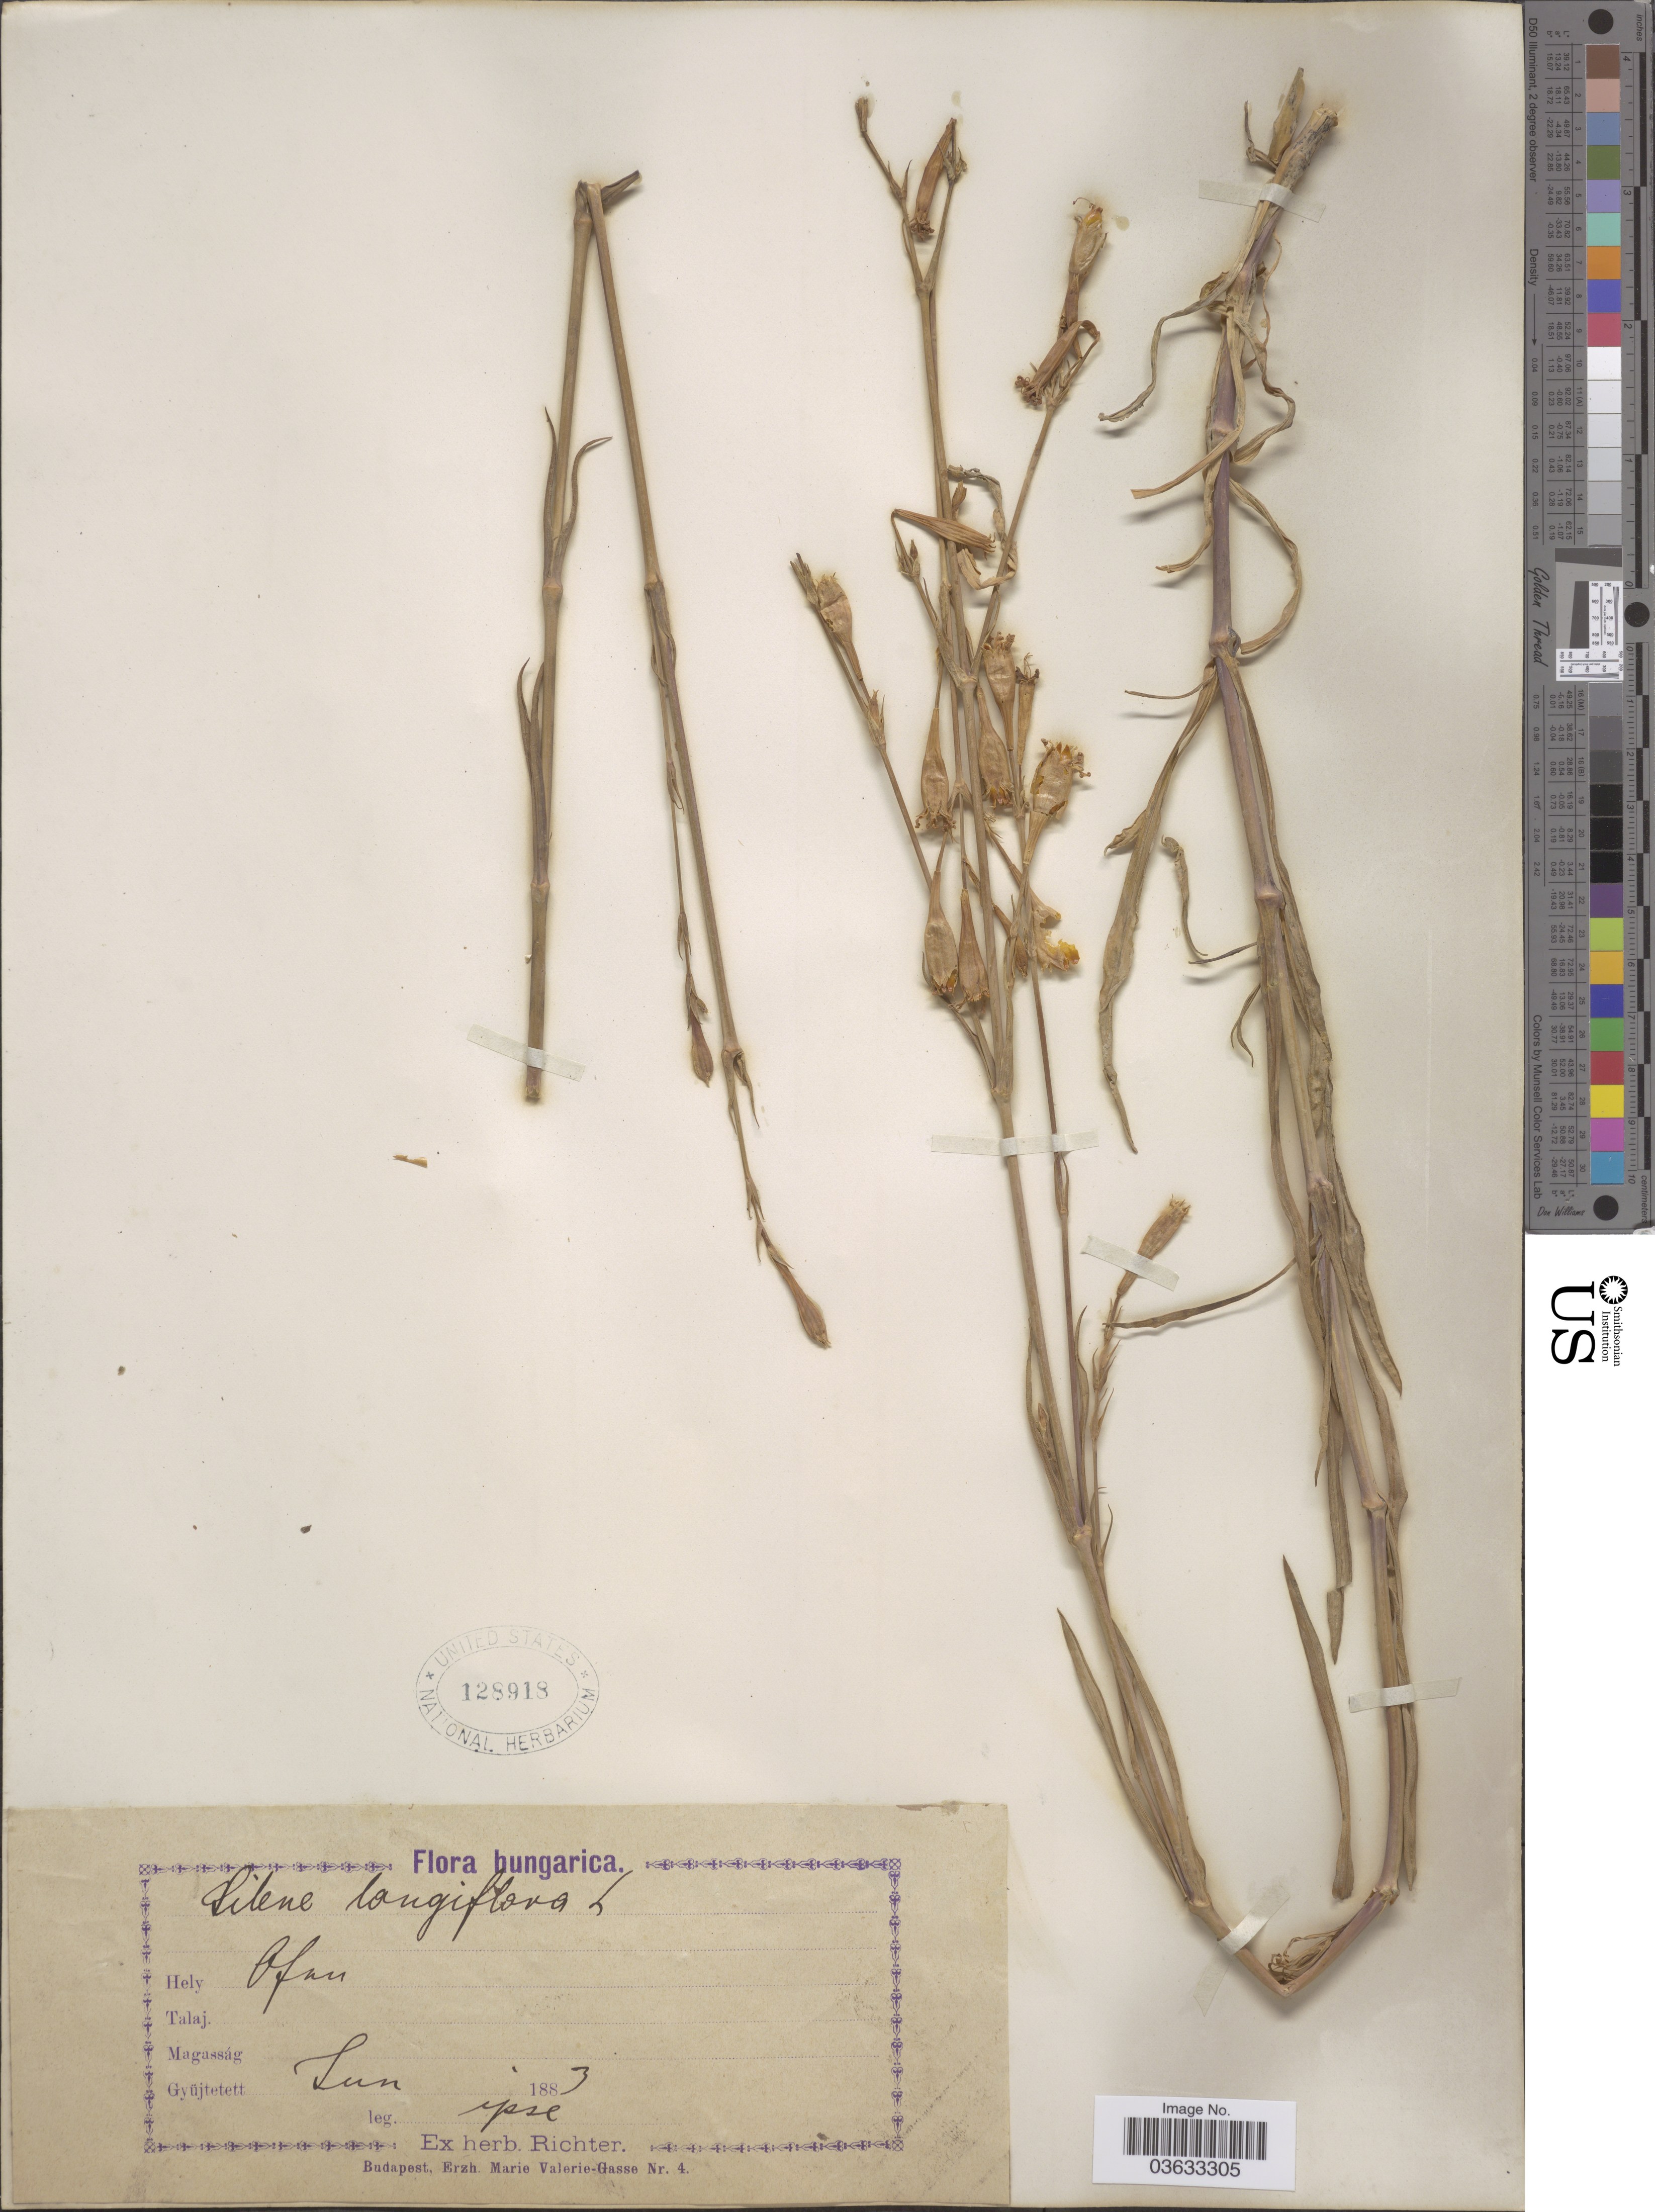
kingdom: Plantae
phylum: Tracheophyta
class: Magnoliopsida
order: Caryophyllales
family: Caryophyllaceae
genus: Silene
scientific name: Silene longiflora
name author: Ehrh.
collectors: -- Richter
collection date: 1883-06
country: Hungary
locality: Hungarica. Ofan.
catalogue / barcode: US 128918